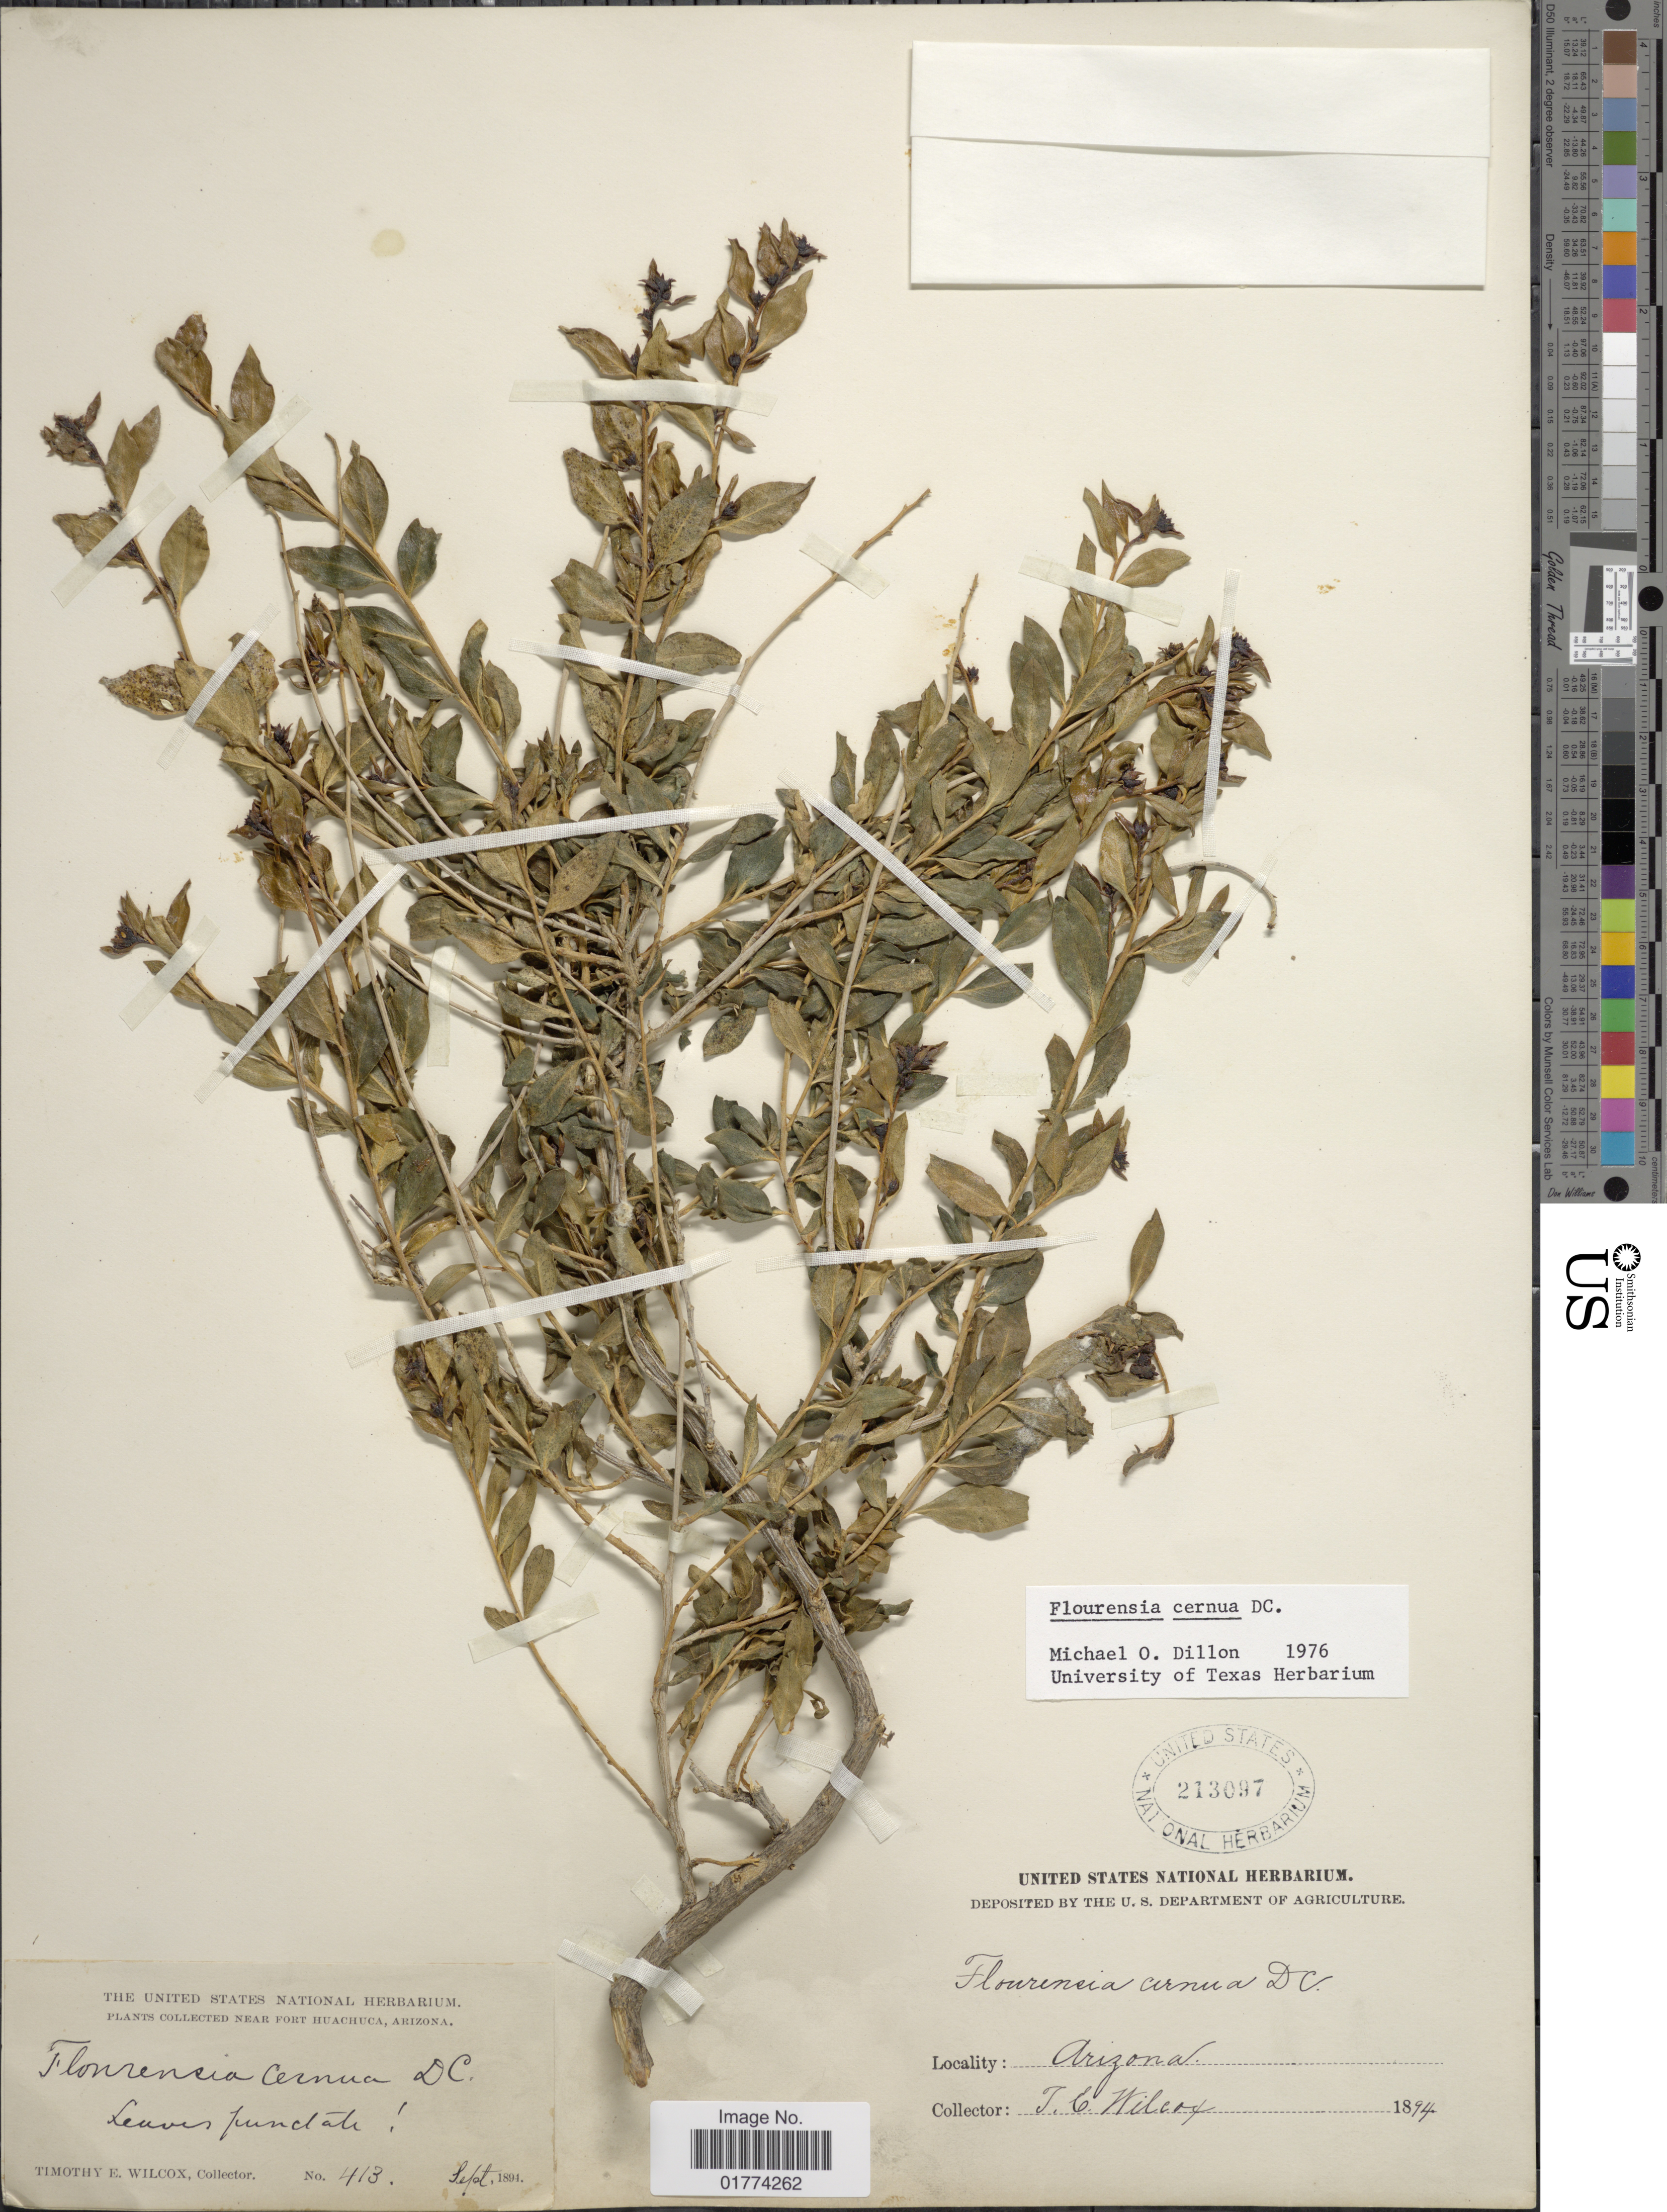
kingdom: Plantae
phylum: Tracheophyta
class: Magnoliopsida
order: Asterales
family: Asteraceae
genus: Flourensia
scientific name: Flourensia cernua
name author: DC.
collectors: T. E. Wilcox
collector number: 413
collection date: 1894-09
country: United States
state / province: Arizona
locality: Near Fort Huachuca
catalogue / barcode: US 213097